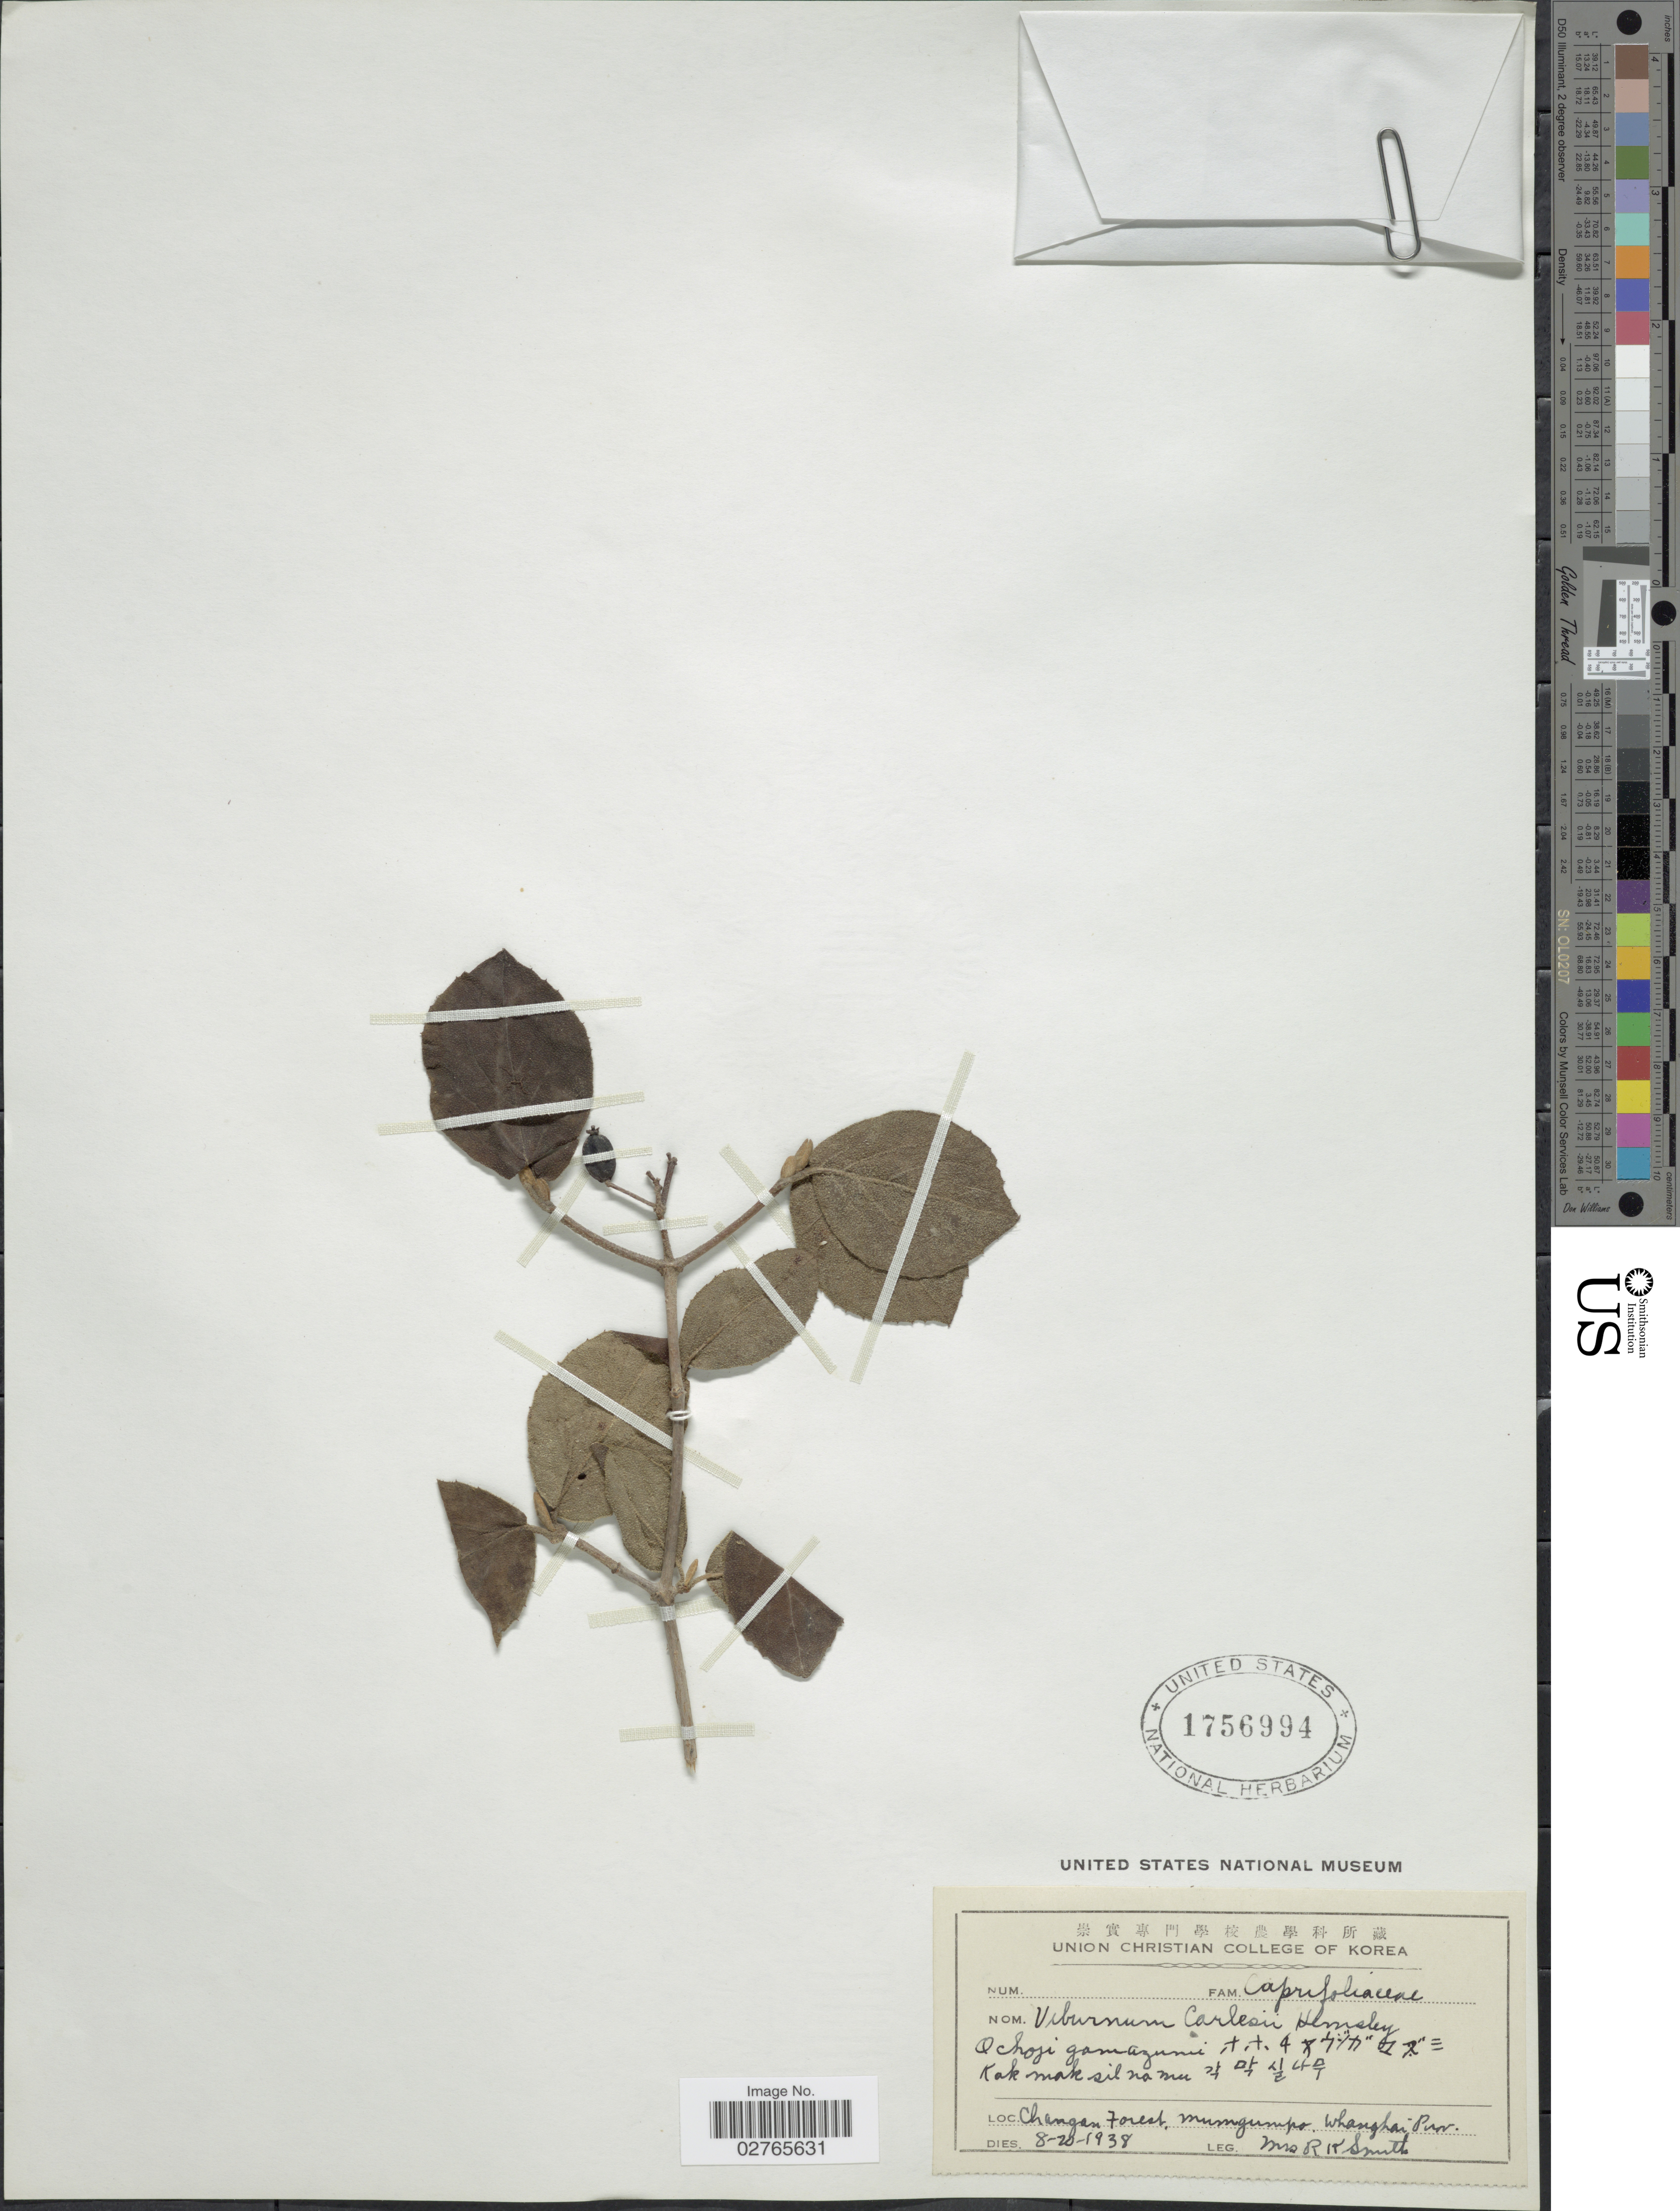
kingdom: Plantae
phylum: Tracheophyta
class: Magnoliopsida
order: Dipsacales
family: Viburnaceae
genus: Viburnum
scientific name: Viburnum carlesii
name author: Hemsl.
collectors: Mrs. R. K. Smith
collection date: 1938-08-20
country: North Korea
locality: Changan Forest, Mumgumpo, Whanghai Prov.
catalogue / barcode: US 1756994